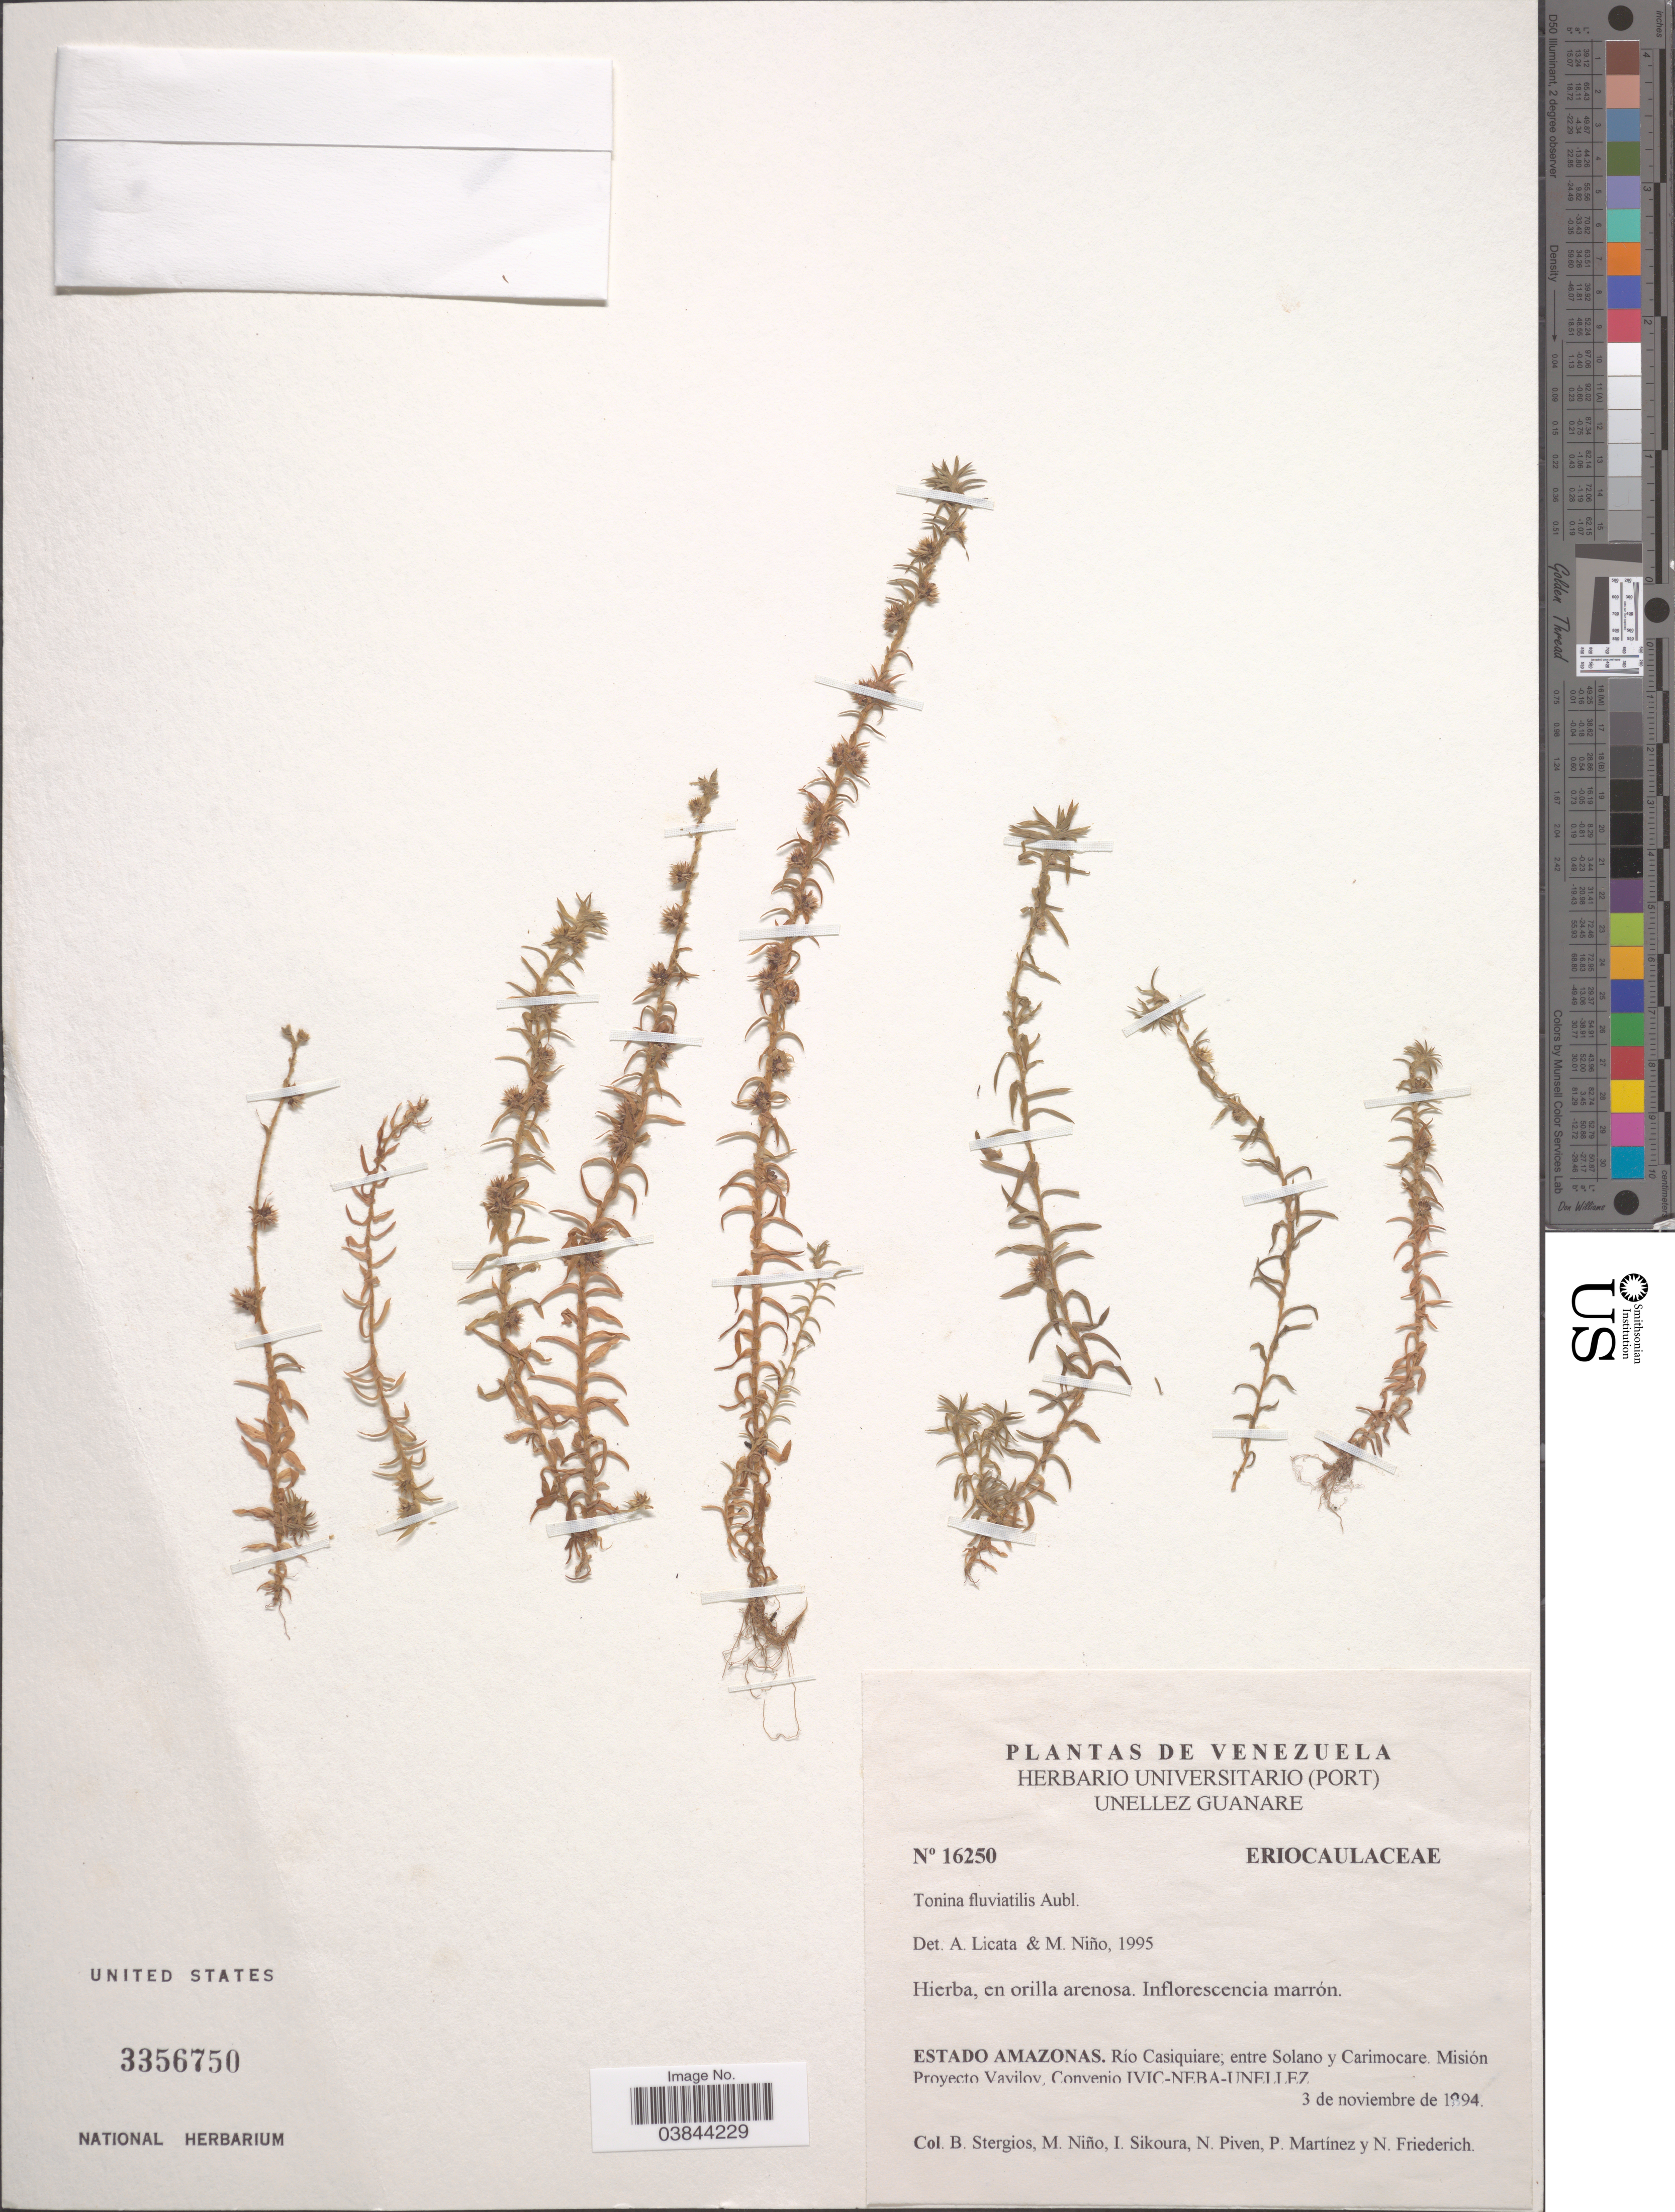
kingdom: Plantae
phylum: Tracheophyta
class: Liliopsida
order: Poales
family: Eriocaulaceae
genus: Tonina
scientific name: Tonina fluviatilis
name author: Aubl.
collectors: B. G. Stergios, S. M. Niño, I. Sikoura, N. Piven, P. Martínez & N. Friederich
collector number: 16250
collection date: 1994-11-03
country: Venezuela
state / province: Amazonas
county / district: Río Negro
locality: Río Casiquiare. Poblción de Solano. Misión Proyecto Vavilov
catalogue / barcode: US 3356750